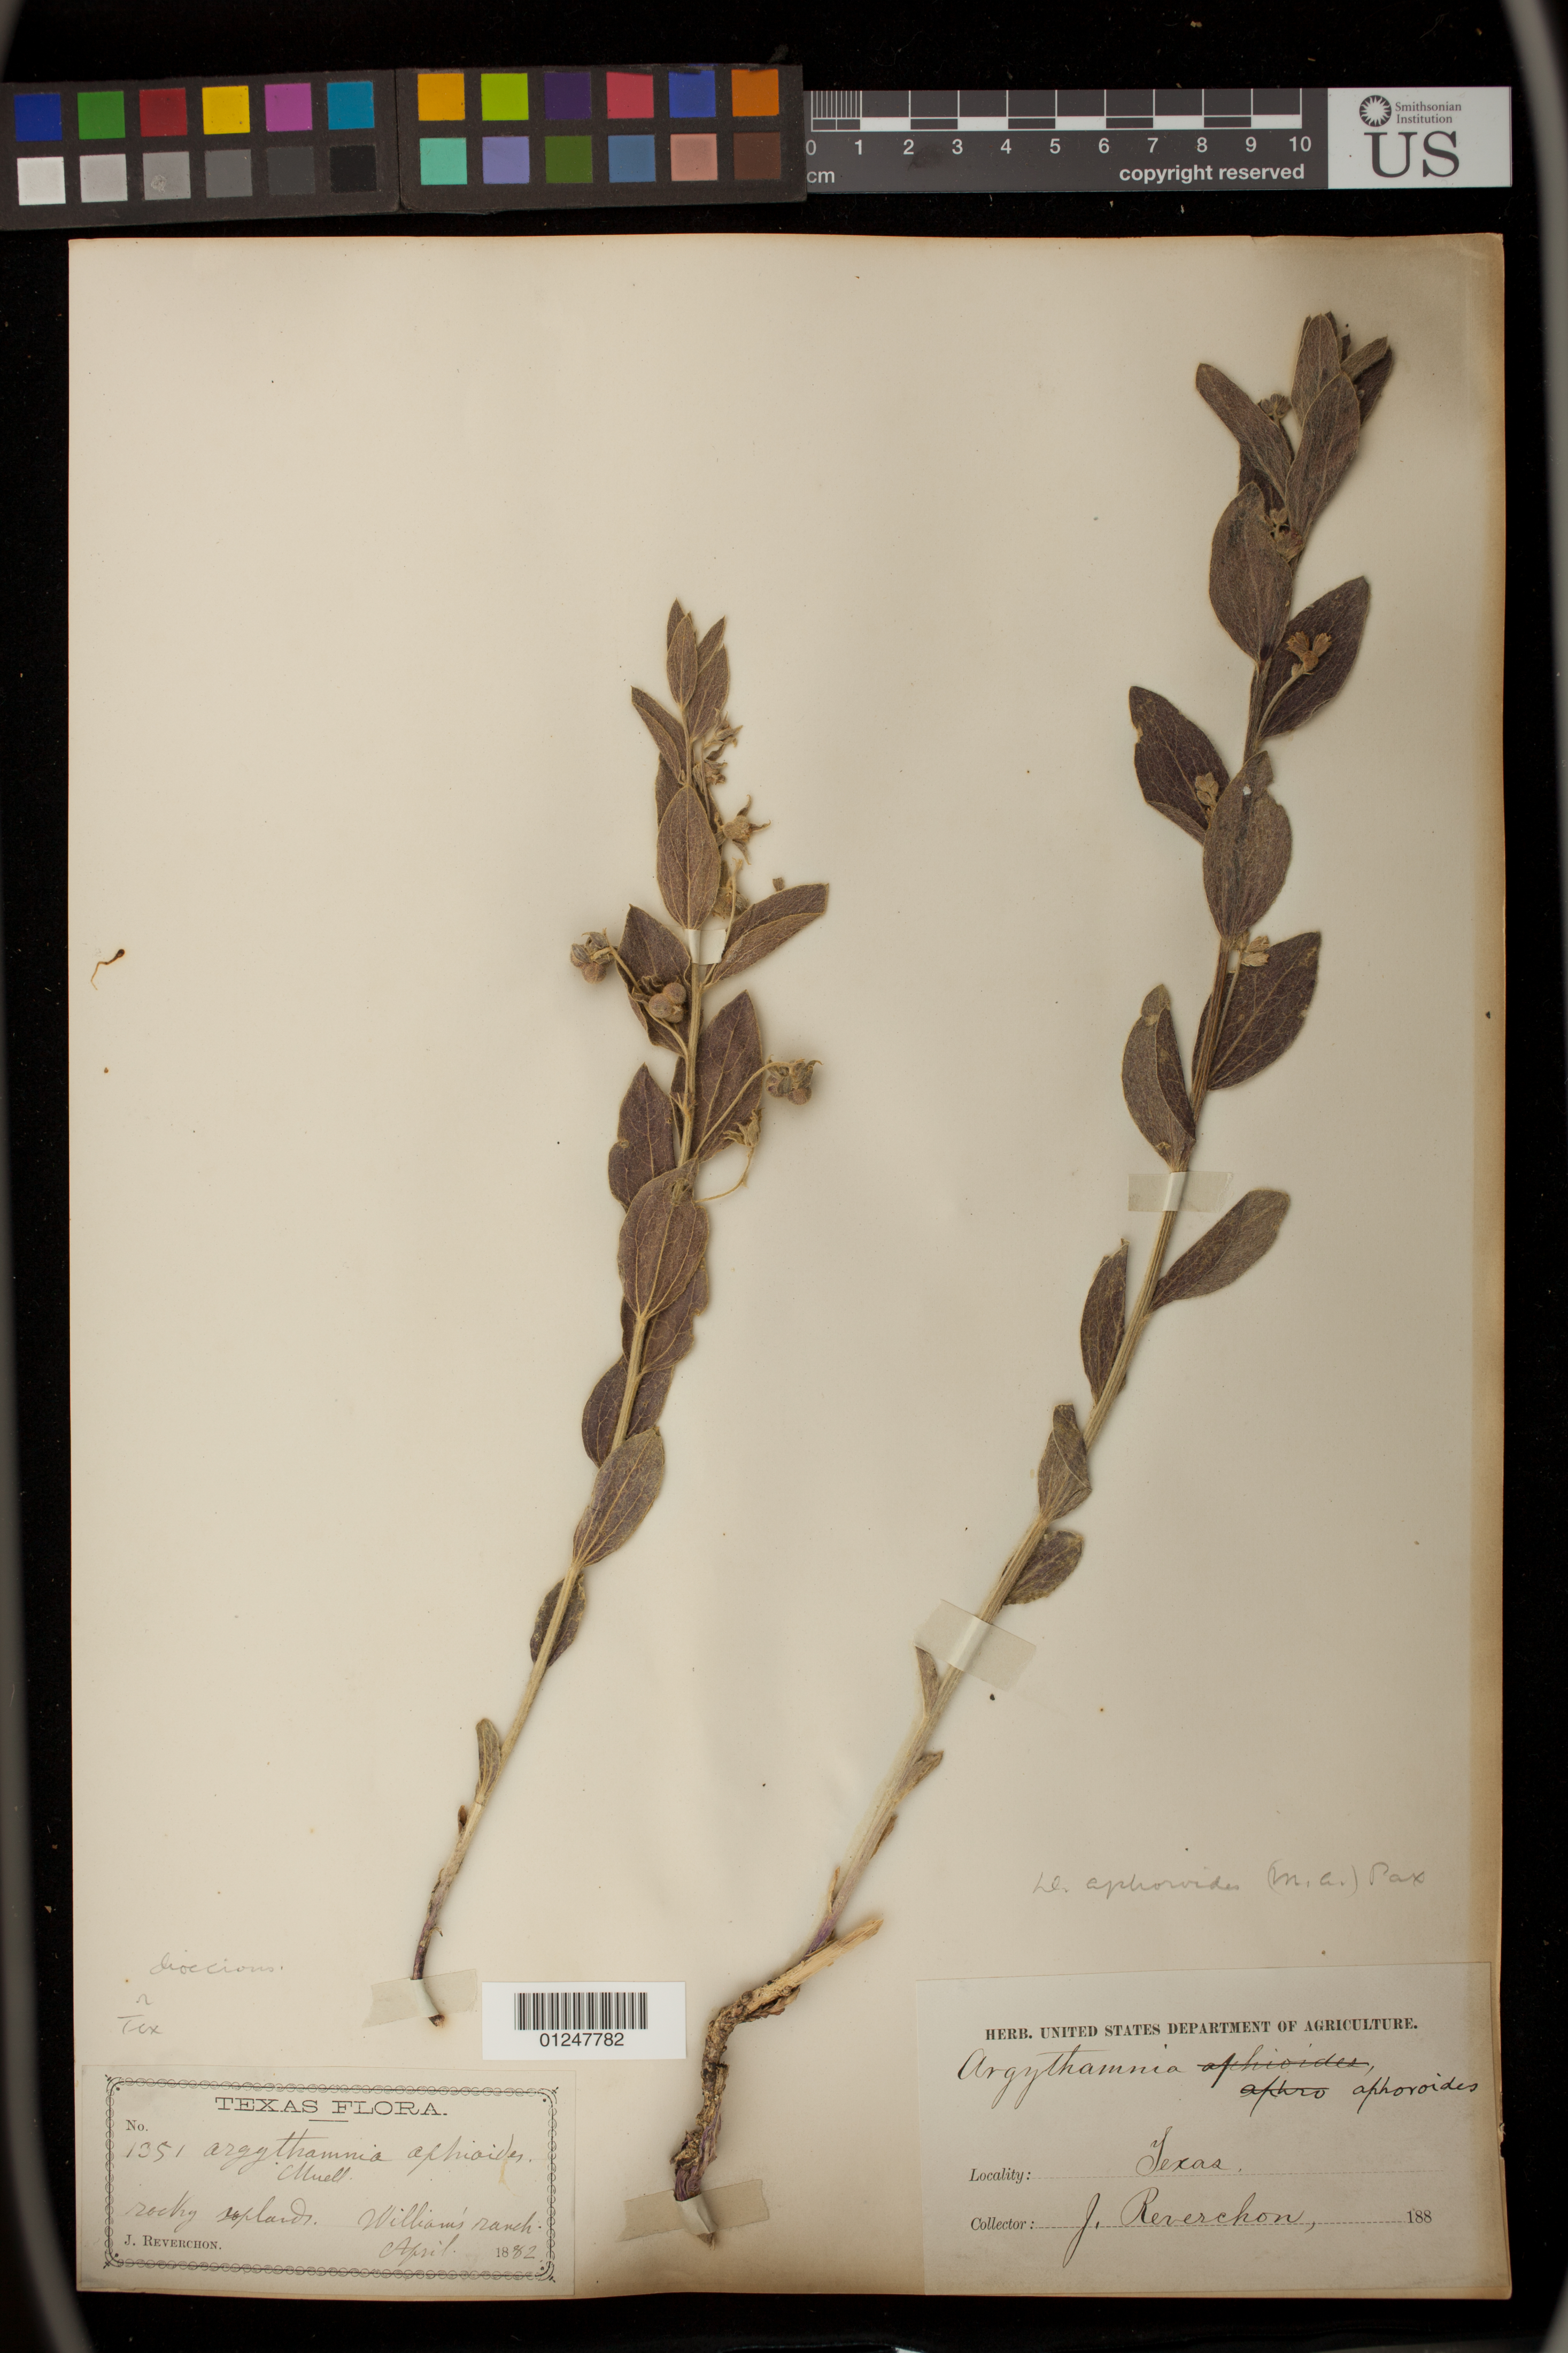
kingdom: Plantae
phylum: Tracheophyta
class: Magnoliopsida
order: Malpighiales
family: Euphorbiaceae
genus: Argythamnia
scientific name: Argythamnia aphoroides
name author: Müll. Arg.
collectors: J. Reverchon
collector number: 1351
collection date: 1882-04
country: United States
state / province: Texas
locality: William's Ranch